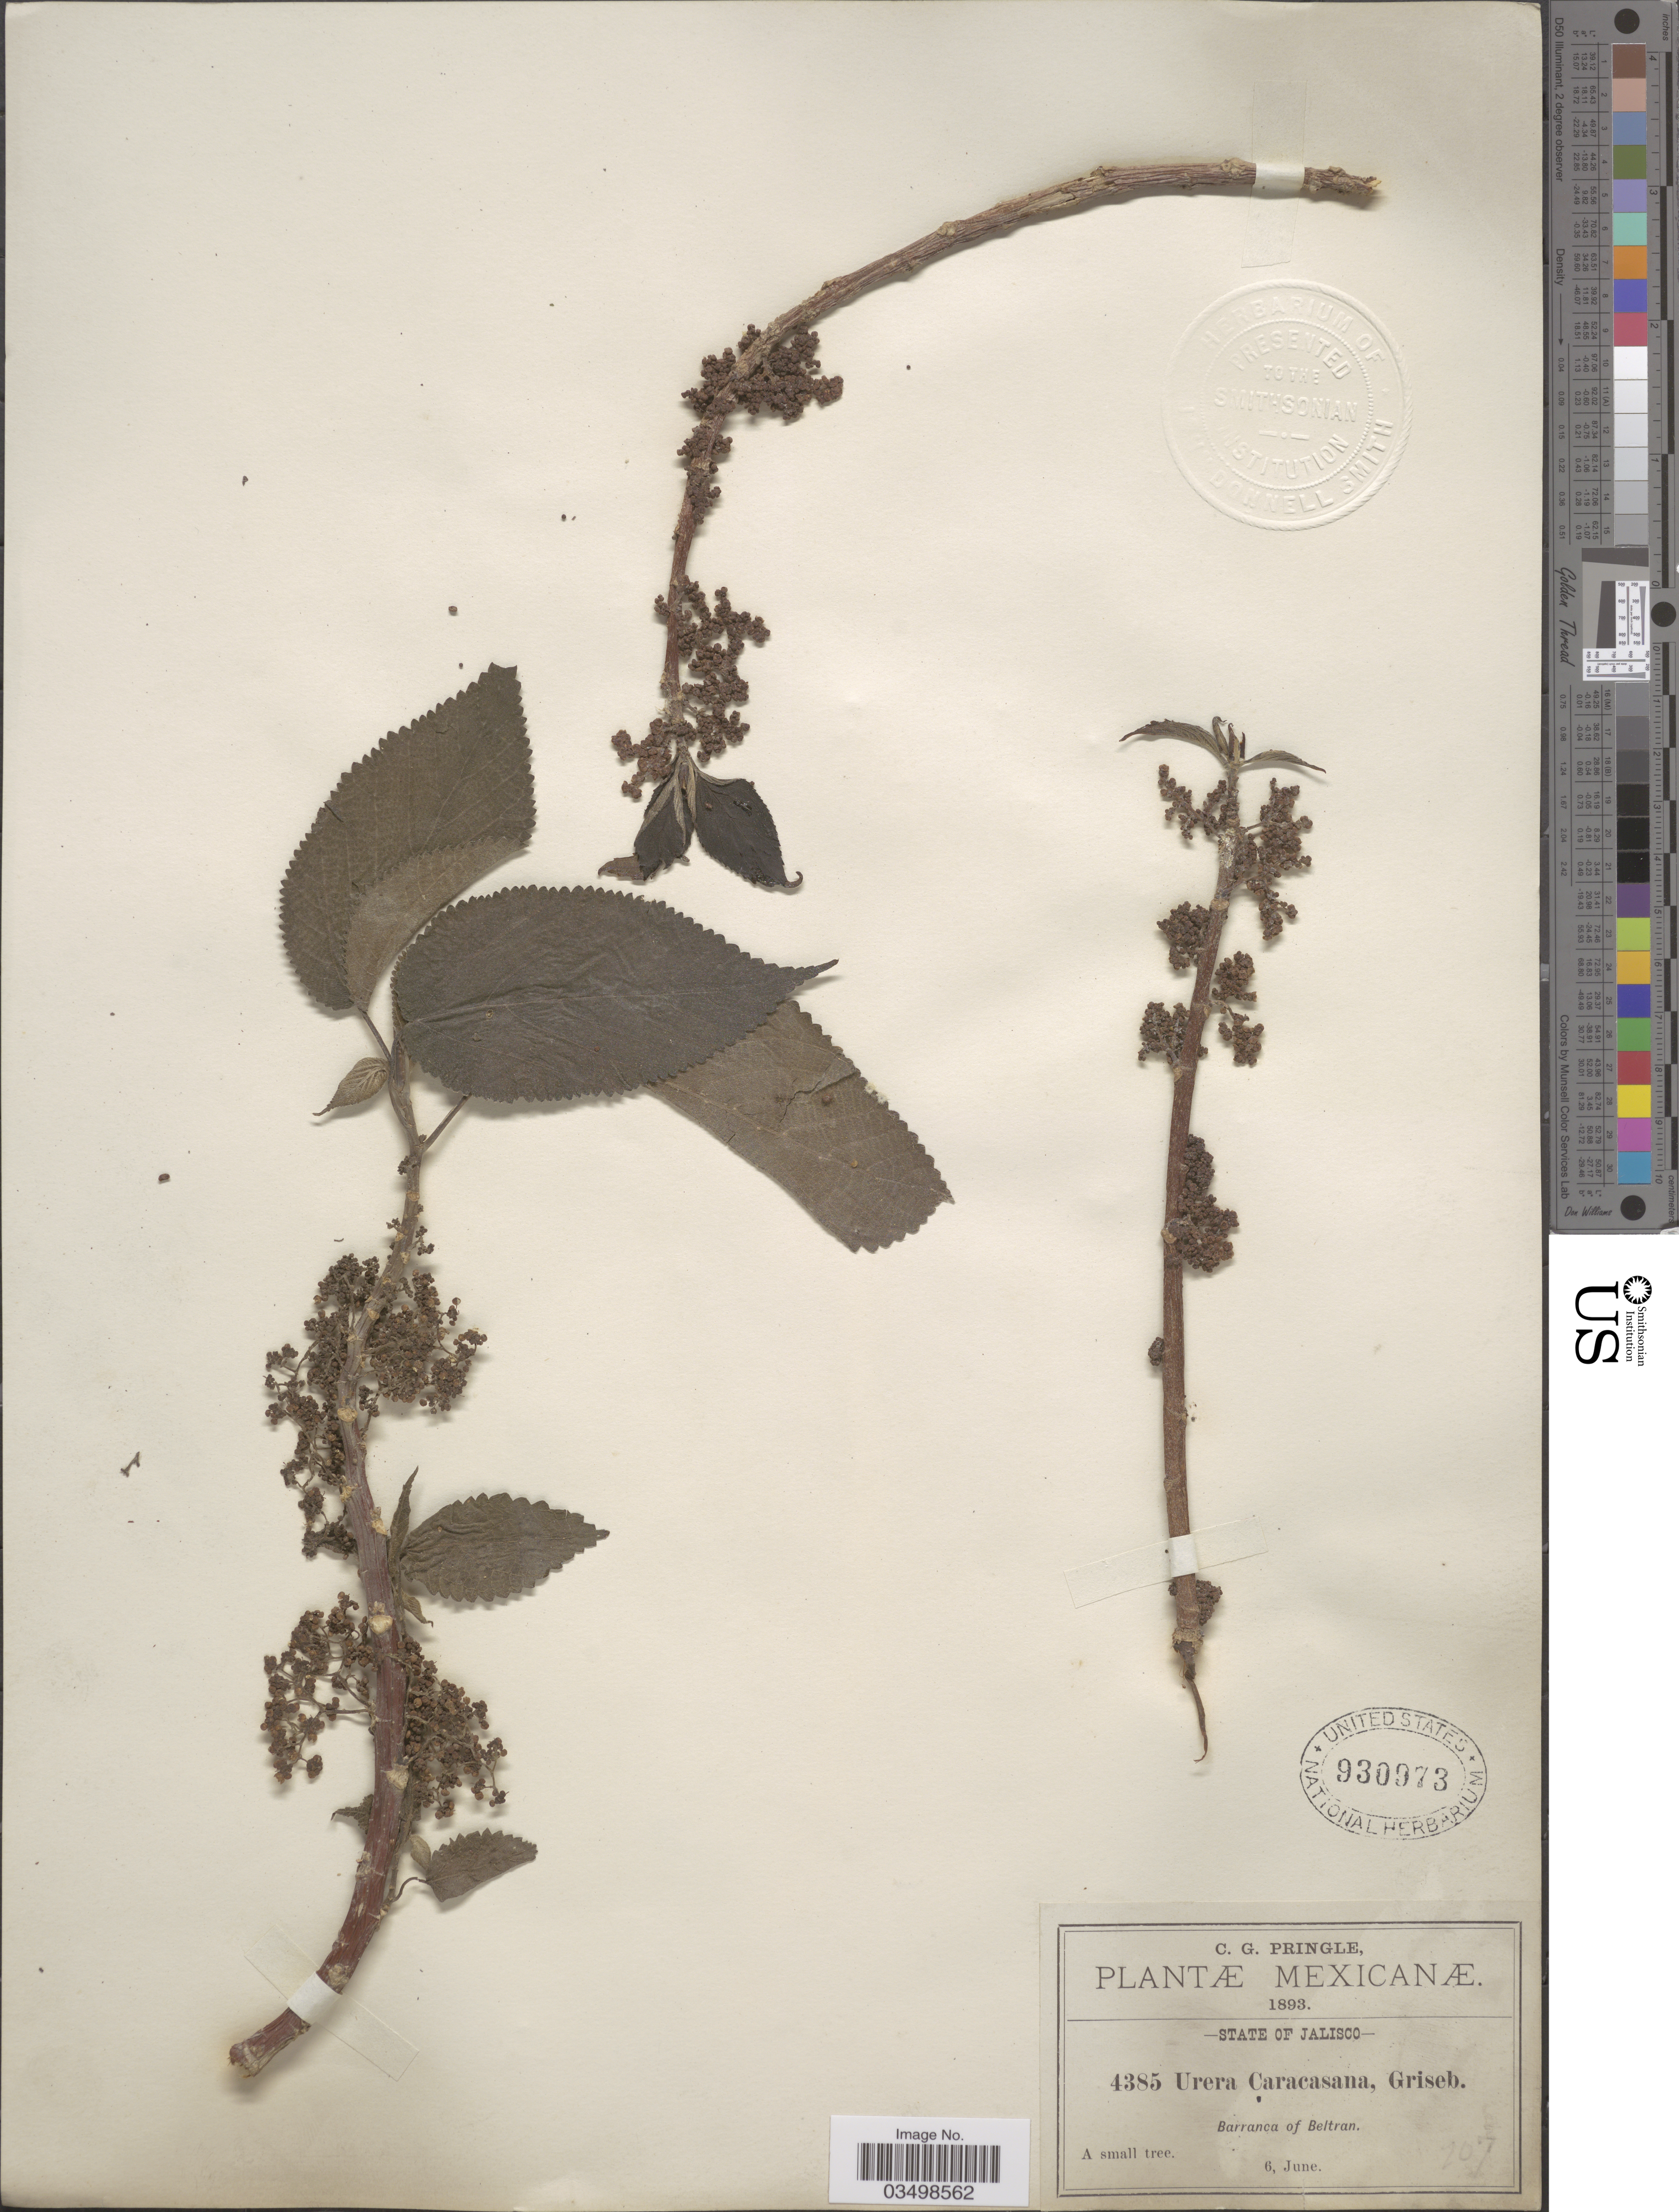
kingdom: Plantae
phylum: Tracheophyta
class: Magnoliopsida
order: Rosales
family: Urticaceae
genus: Urera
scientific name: Urera caracasana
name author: (Jacq.) Gaudich. ex Griseb.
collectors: C. G. Pringle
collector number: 4385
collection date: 1893-06-06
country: Mexico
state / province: Jalisco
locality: Barranca of Beltran.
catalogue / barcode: US 930973